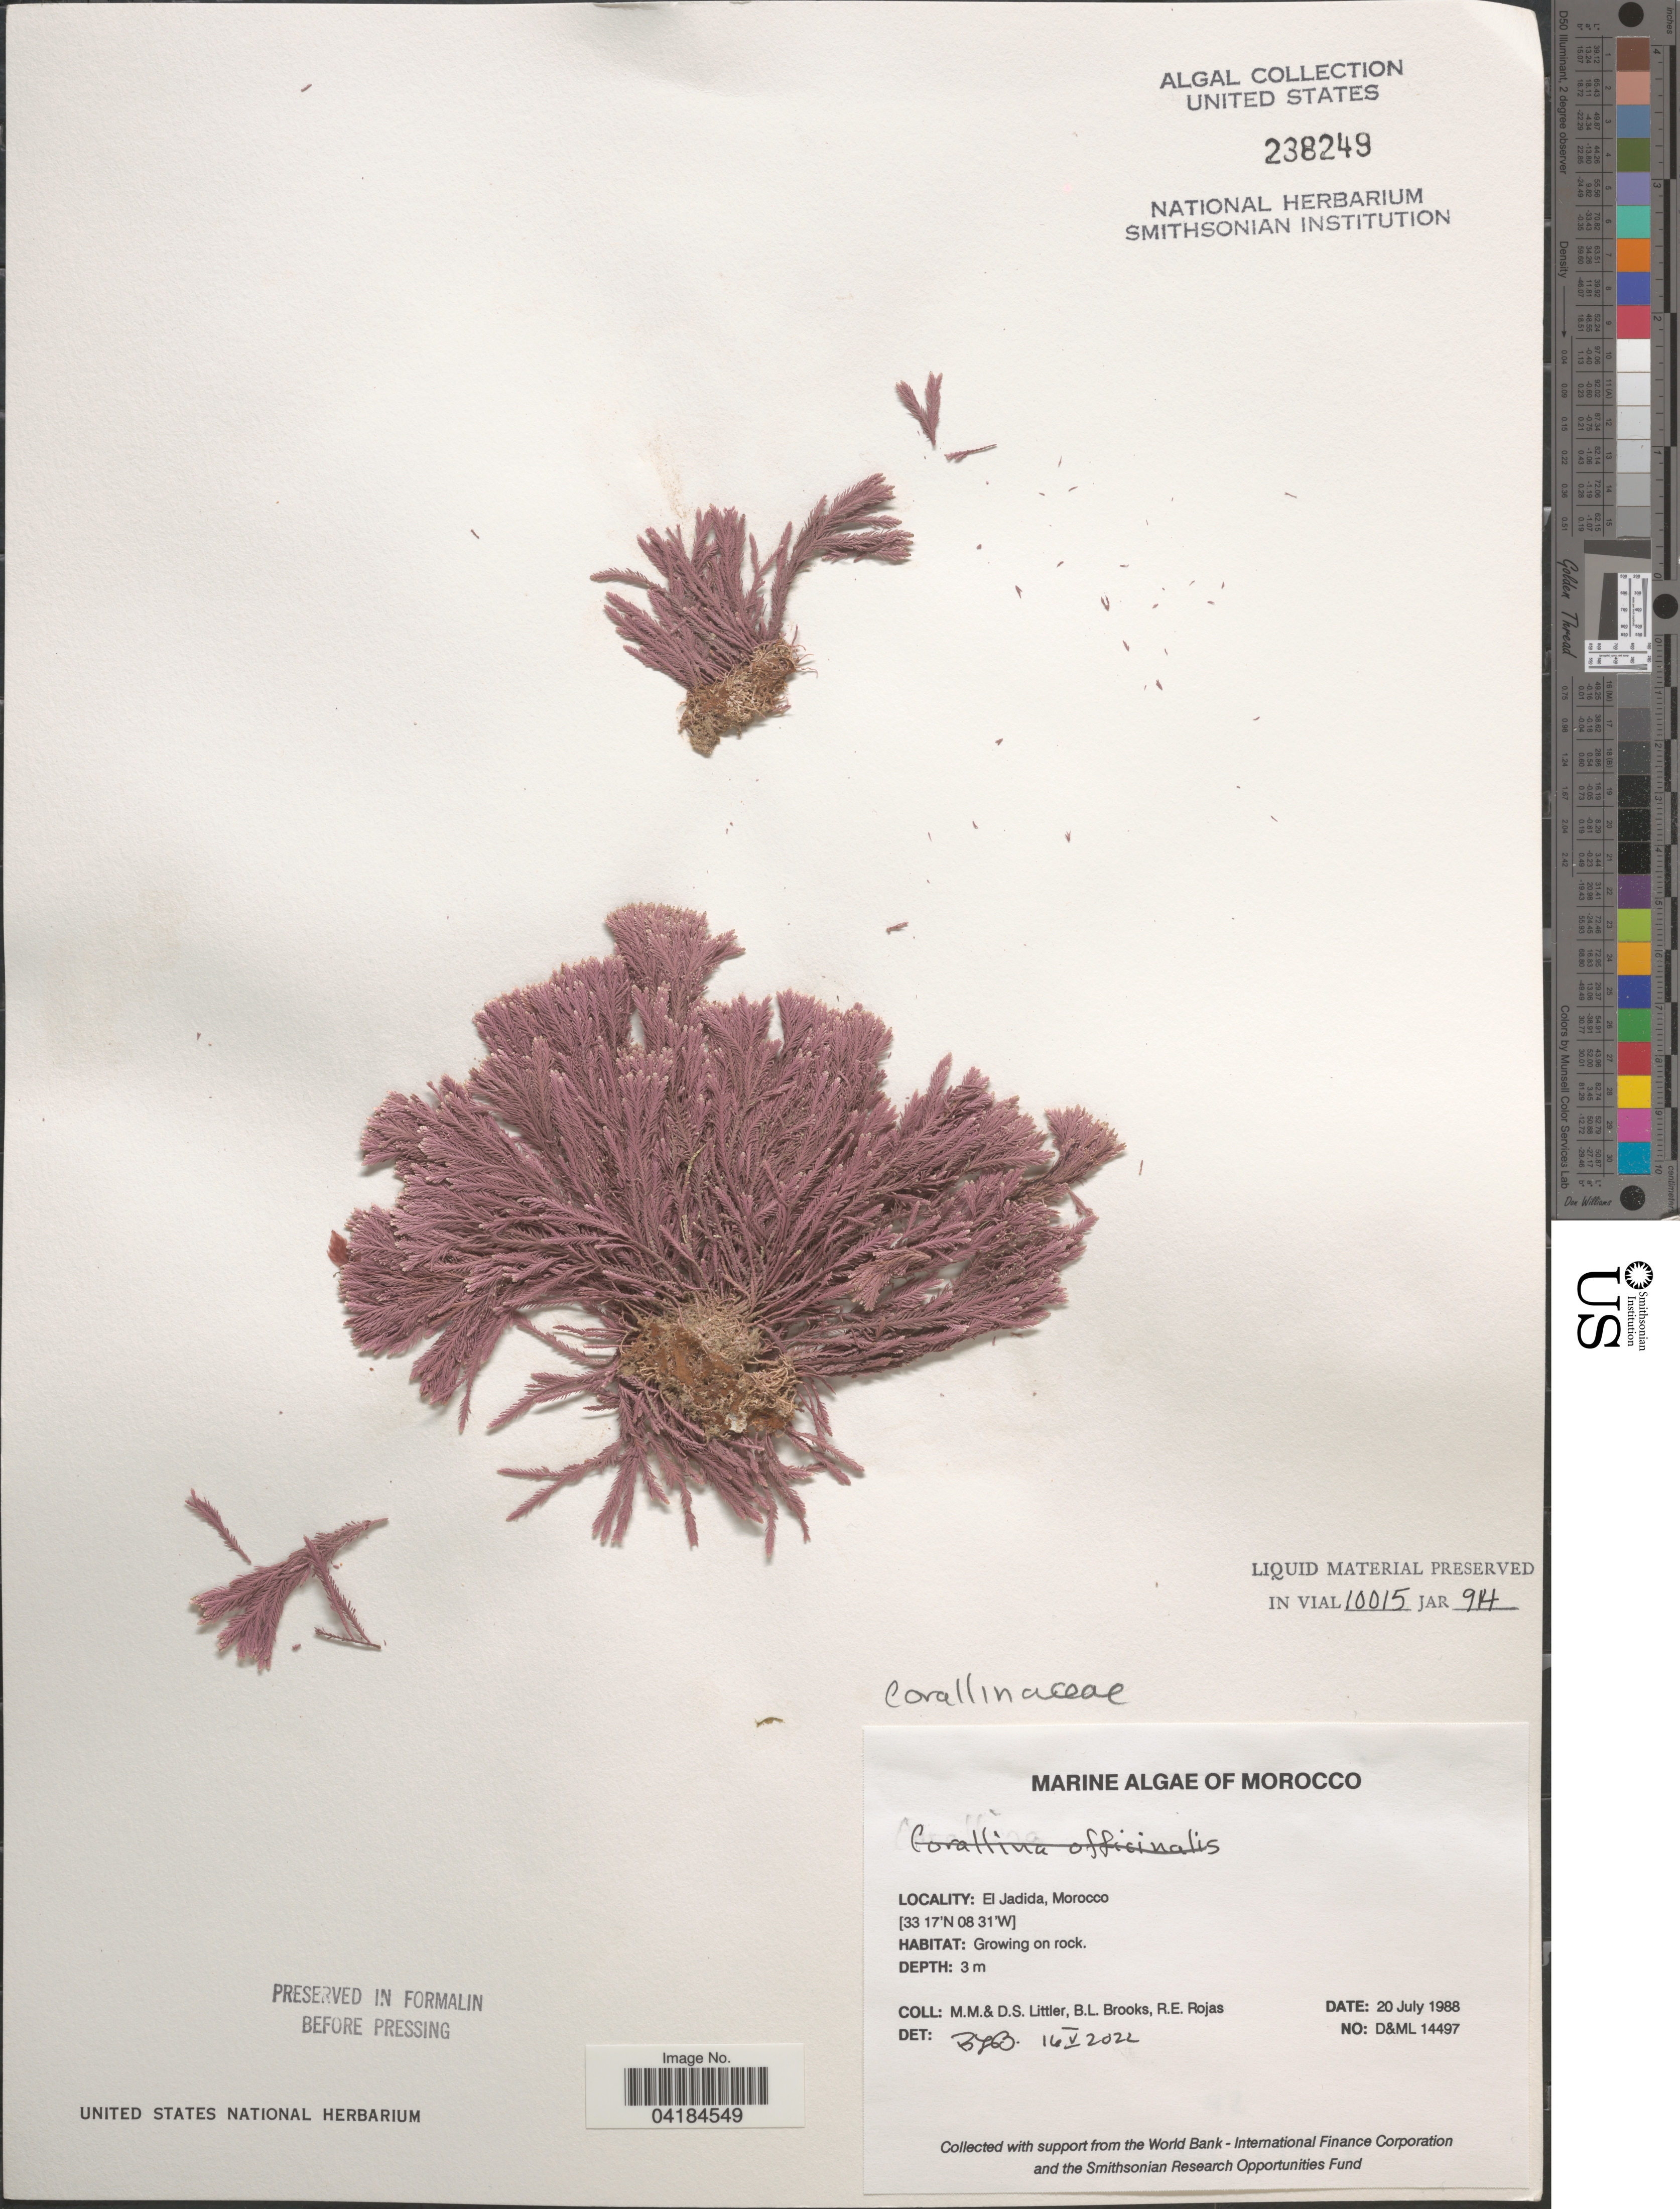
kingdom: Plantae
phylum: Rhodophyta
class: Florideophyceae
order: Corallinales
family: Corallinaceae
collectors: D. S. Littler, B. Brooks & R. Rojas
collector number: D&ML14497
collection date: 1988-07-20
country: Morocco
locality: El Jadida.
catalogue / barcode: US 238249